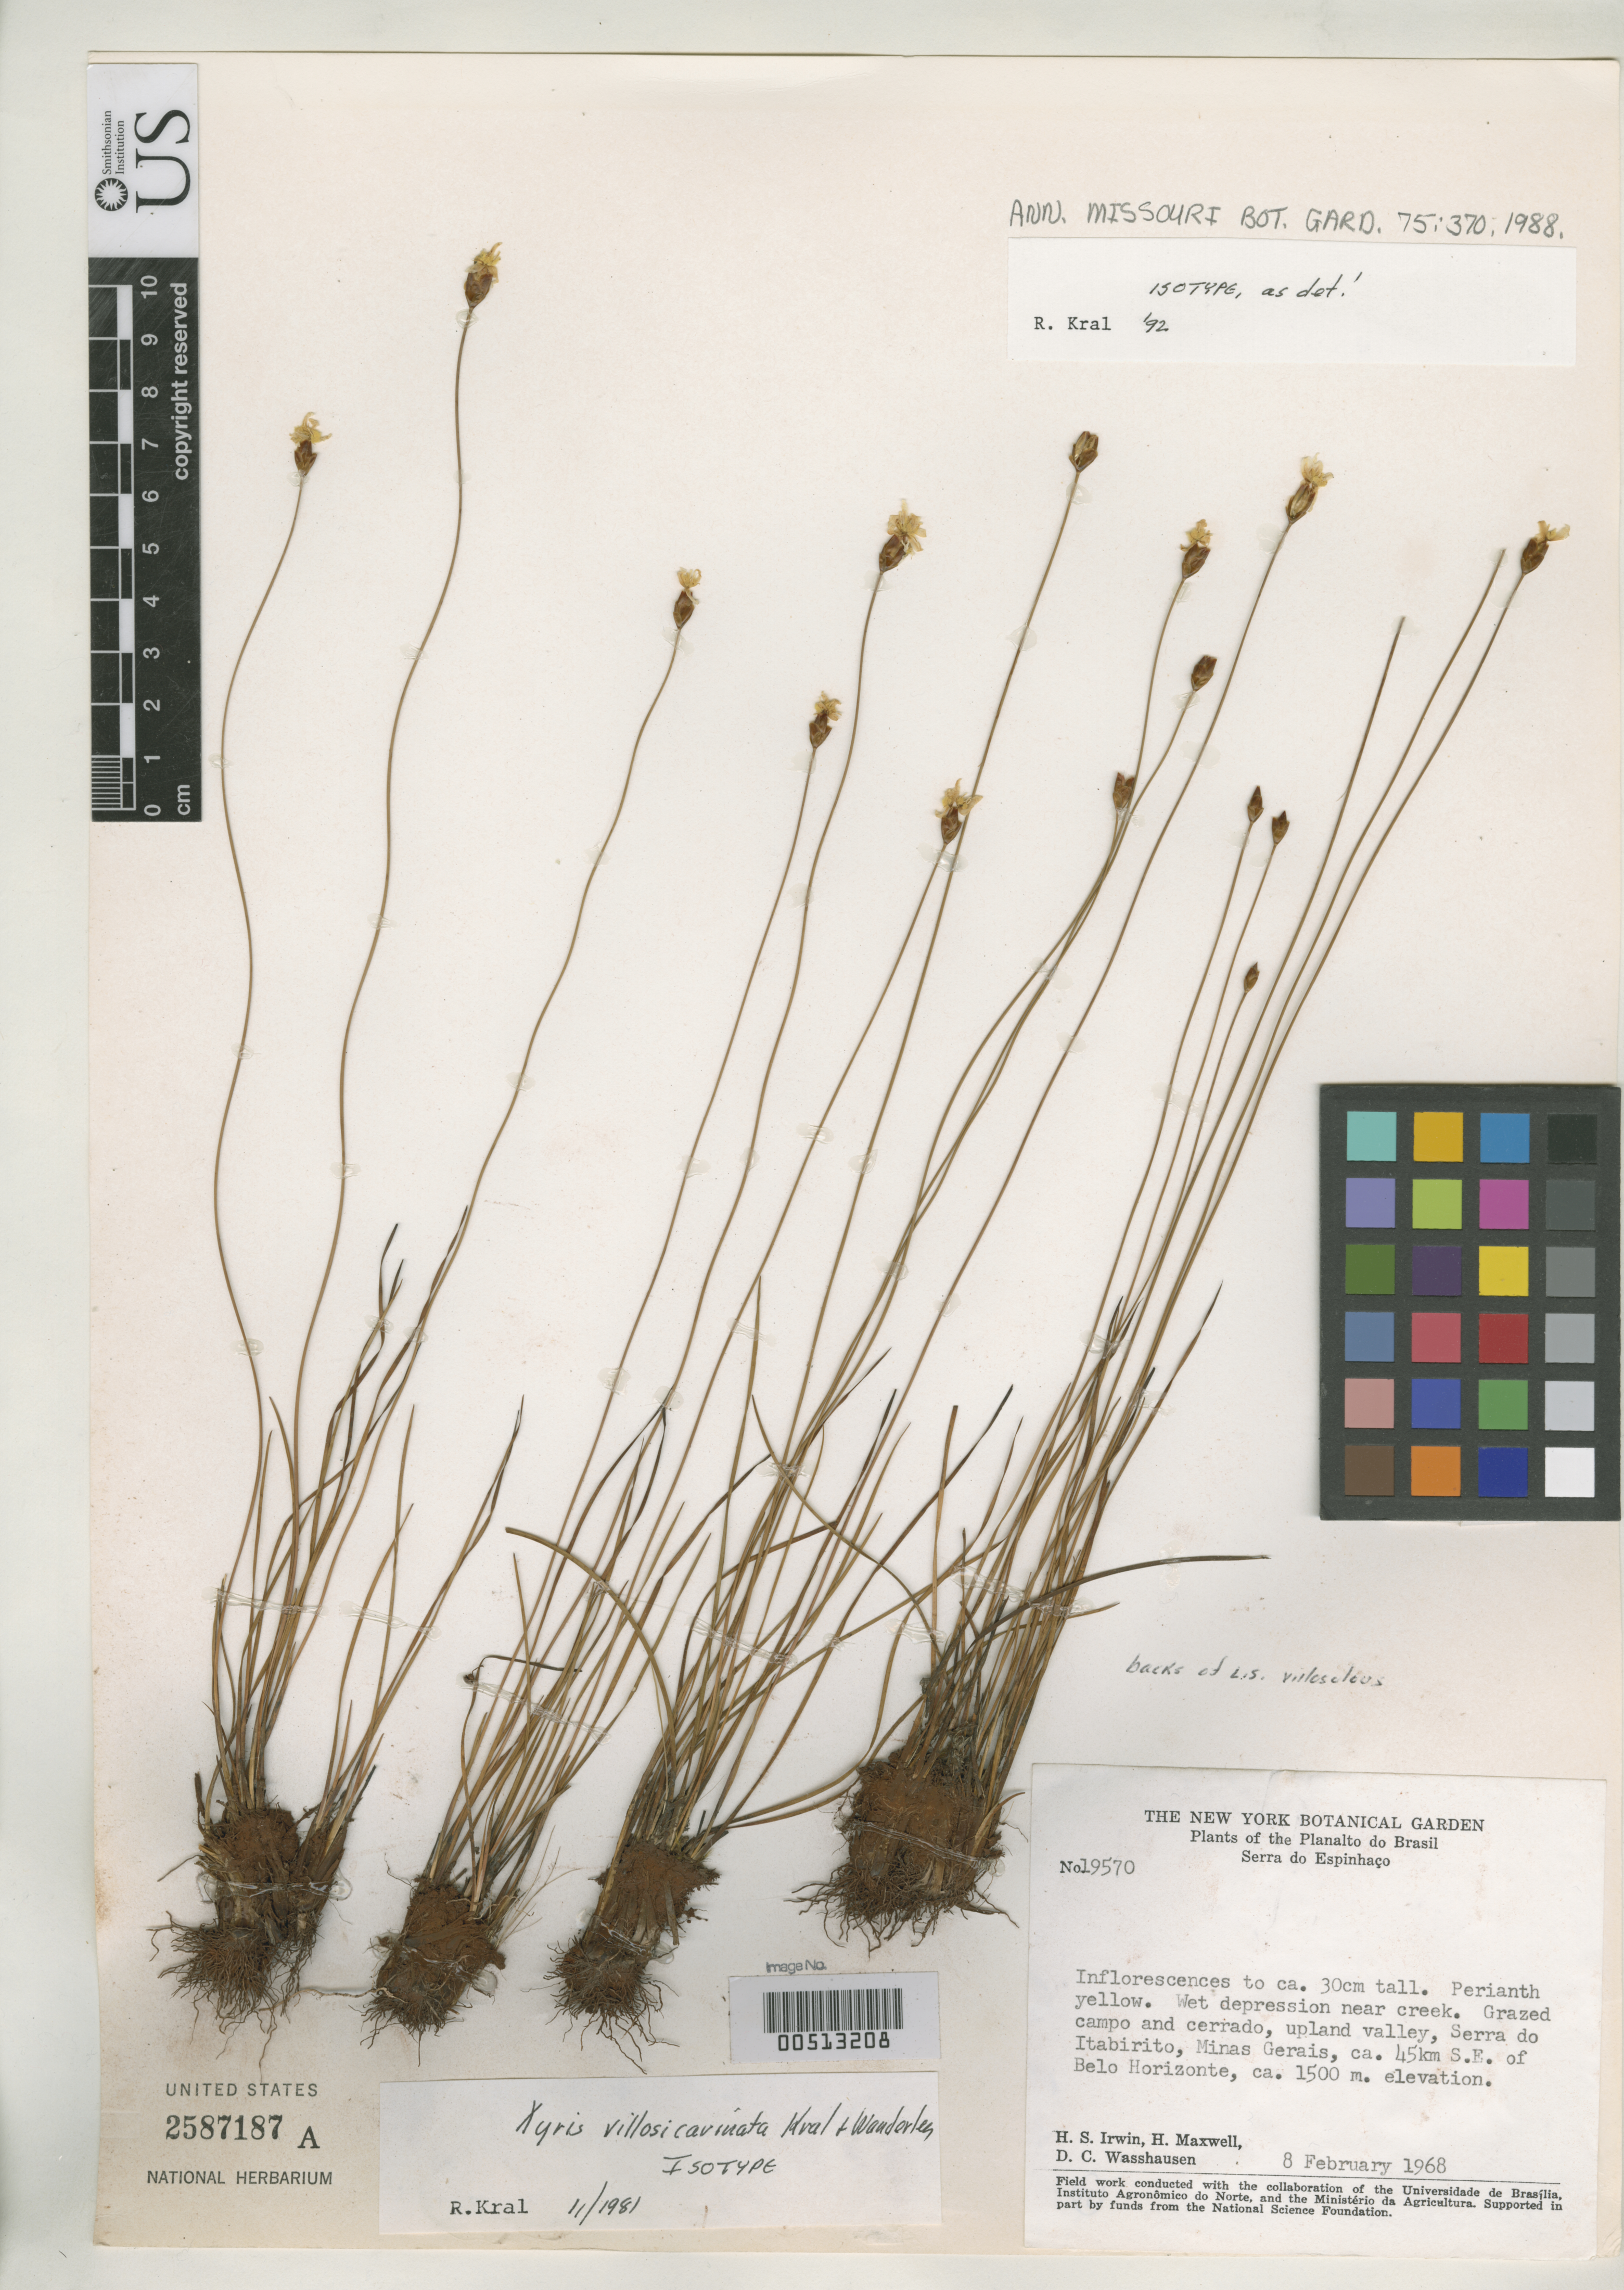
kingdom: Plantae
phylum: Tracheophyta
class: Liliopsida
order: Poales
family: Xyridaceae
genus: Xyris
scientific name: Xyris villosicarinata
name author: Kral & Wand.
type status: Isotype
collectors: H. Irwin, H. Maxwell & D. C. Wasshausen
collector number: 19570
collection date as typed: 08 Feb 1968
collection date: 1968-02-08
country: Brazil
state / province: Minas Gerais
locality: Serra do Itabirito, ca. 45 km SE of Belo Horizonte.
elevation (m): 1500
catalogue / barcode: US 2587187A